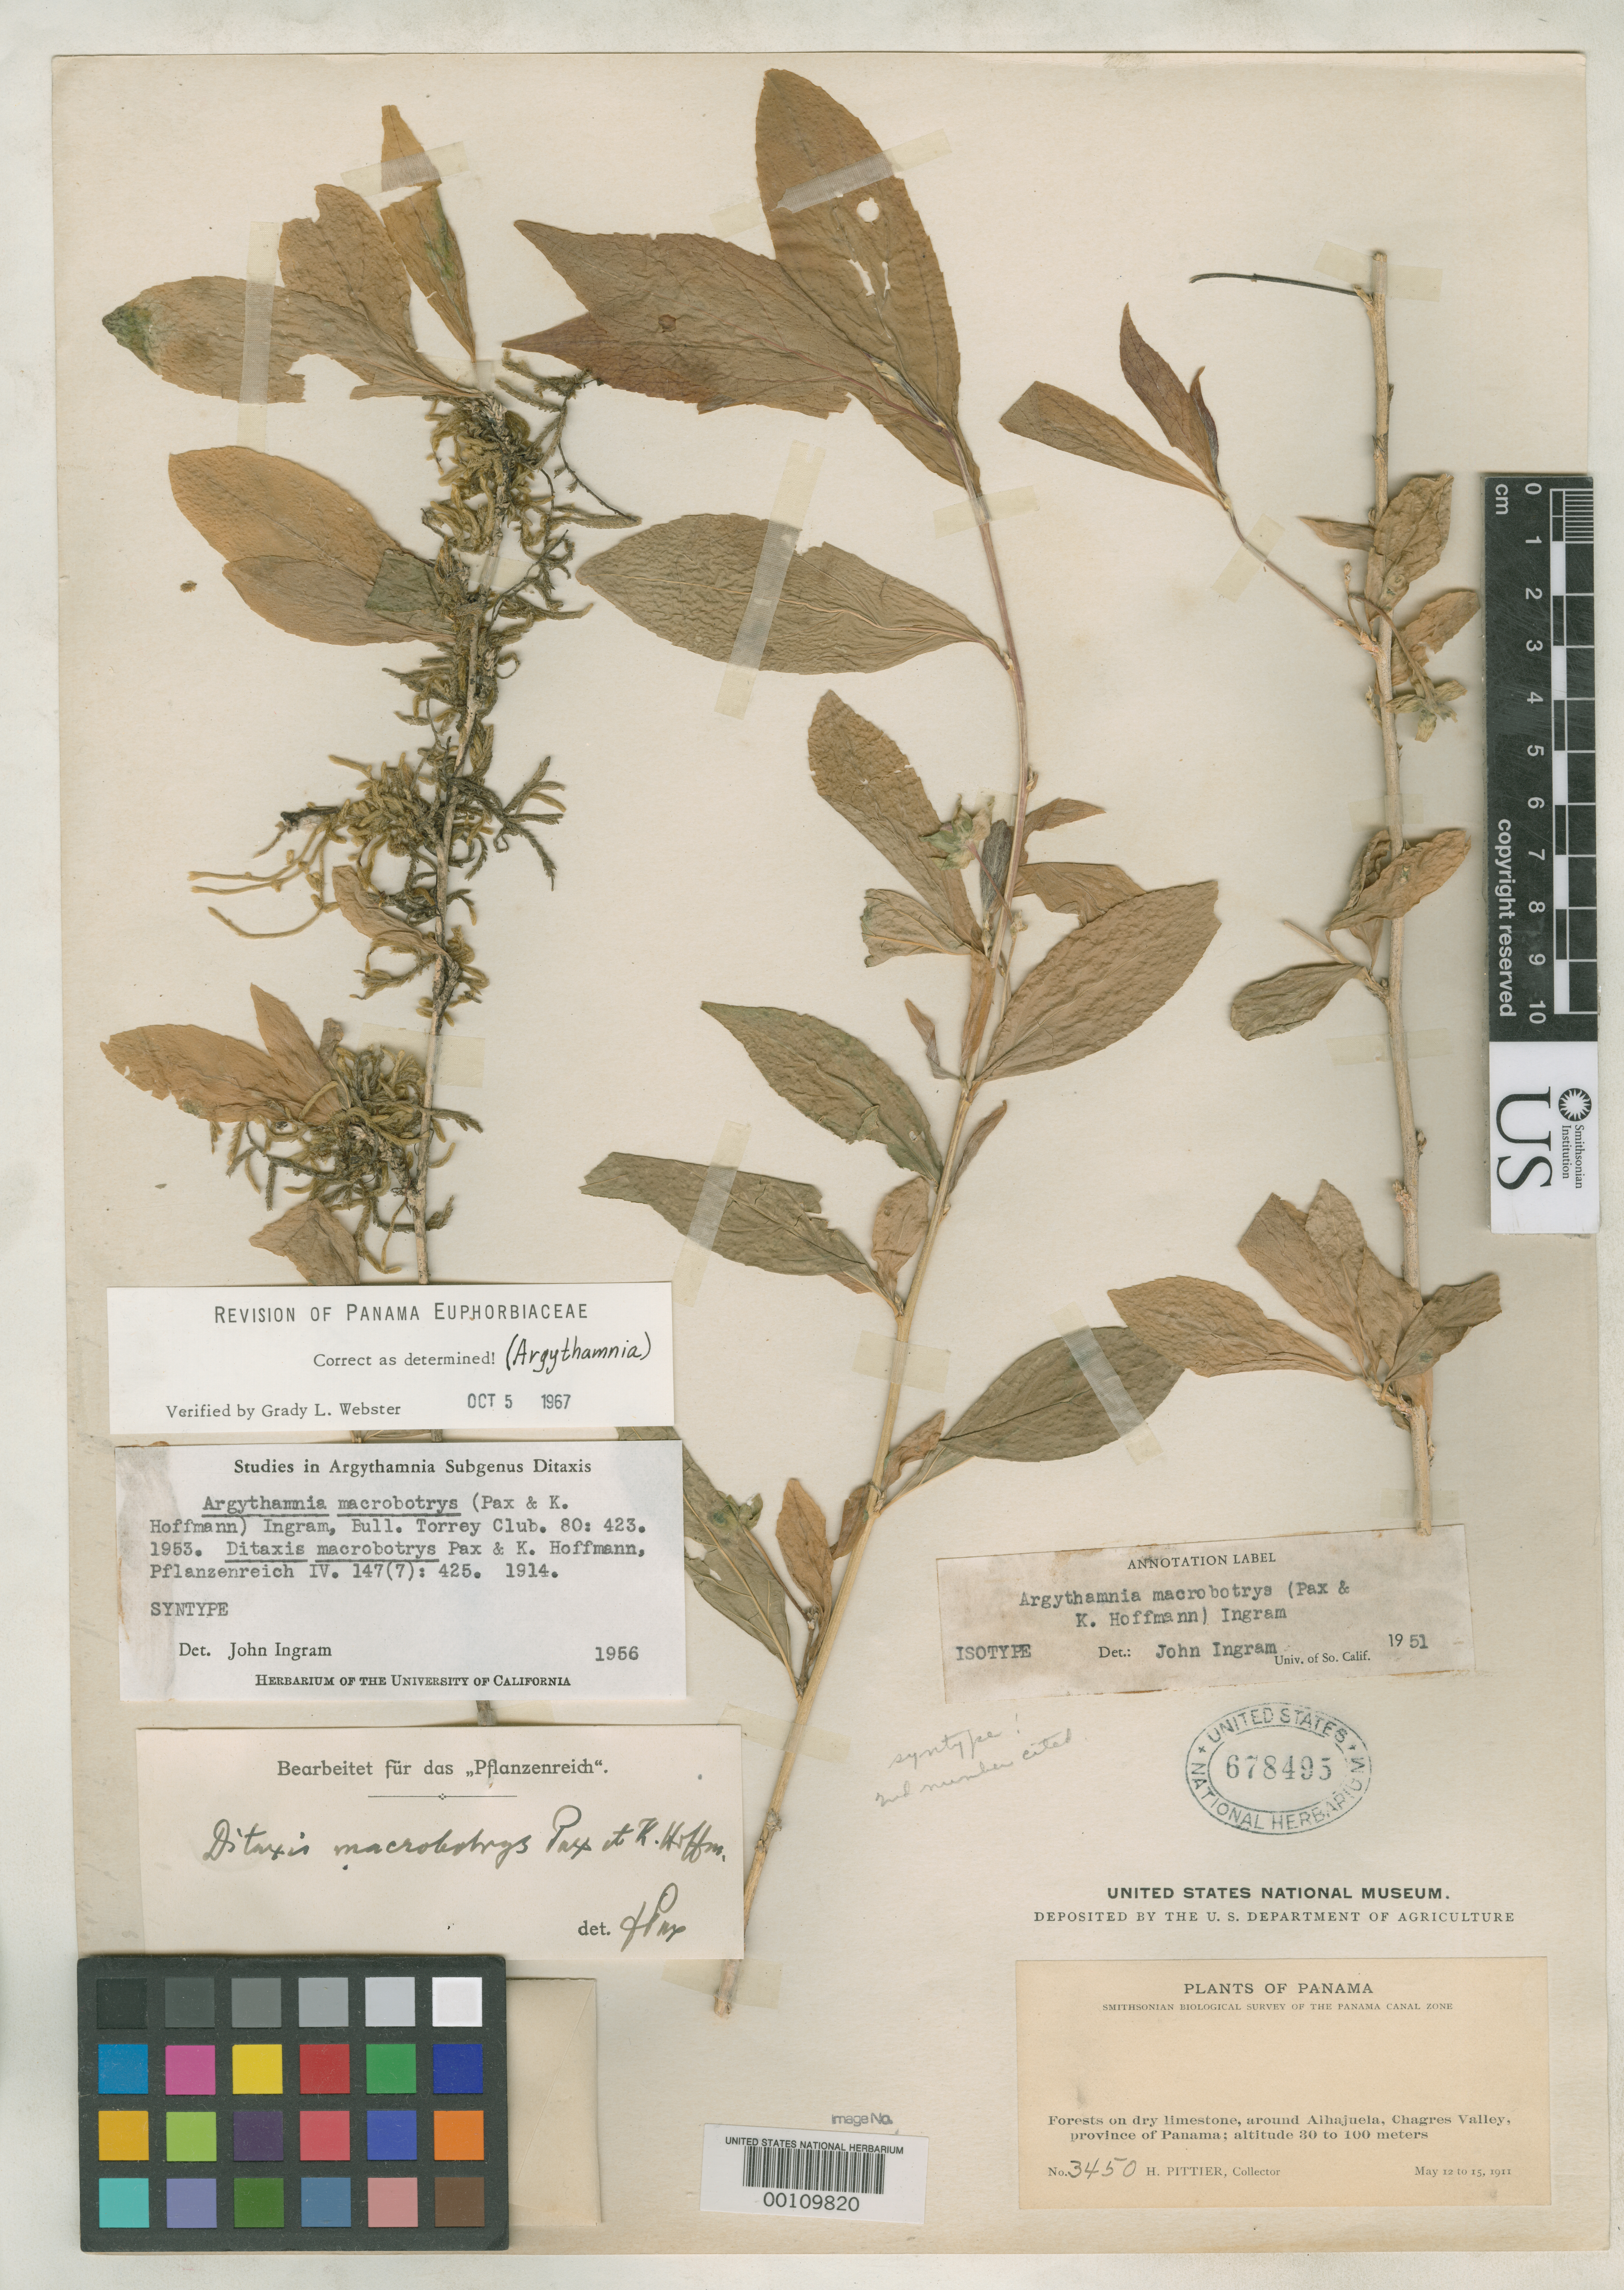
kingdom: Plantae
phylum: Tracheophyta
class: Magnoliopsida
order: Malpighiales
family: Euphorbiaceae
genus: Ditaxis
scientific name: Ditaxis macrobotrys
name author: Pax & K. Hoffm. in Engl.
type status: Syntype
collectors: H. F. Pittier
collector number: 3450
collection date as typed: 12 May 1911 to 15 May 1911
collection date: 1911-05-12/1911-05-15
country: Panama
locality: Chagres Valley, Alhajuela.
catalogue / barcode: US 678495